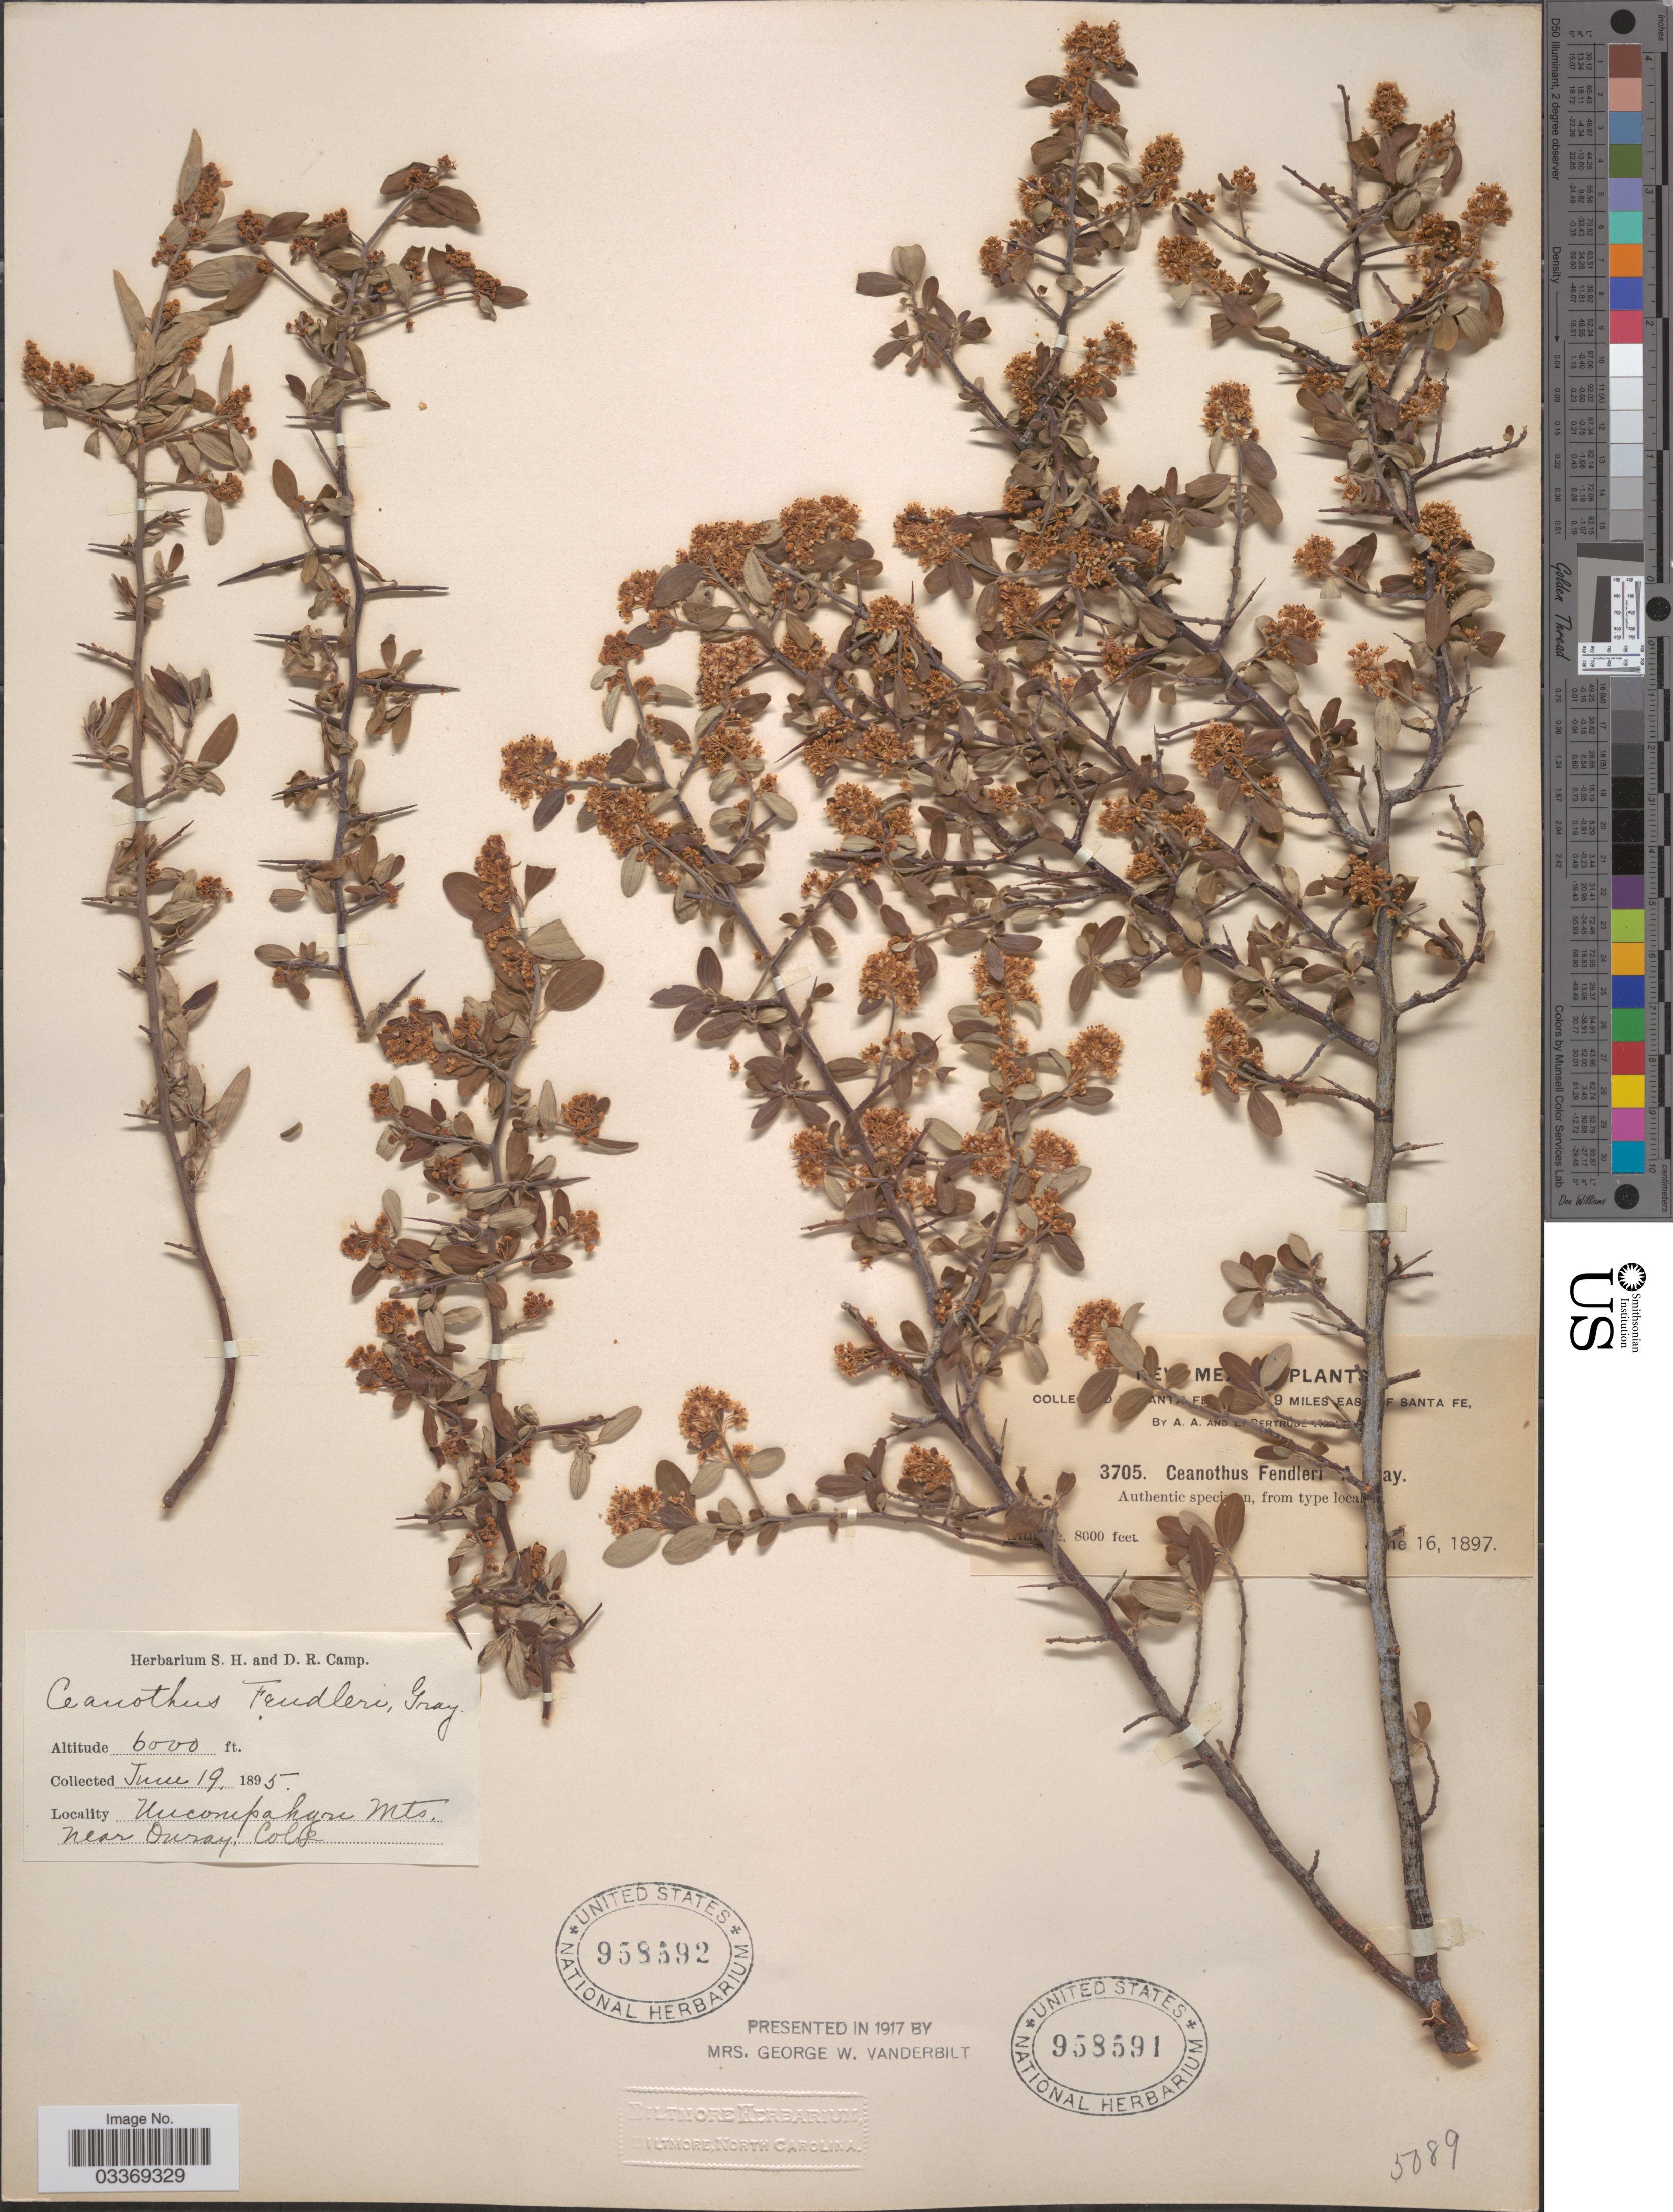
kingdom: Plantae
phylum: Tracheophyta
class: Magnoliopsida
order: Rosales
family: Rhamnaceae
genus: Ceanothus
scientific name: Ceanothus fendleri var. venosus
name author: (A. Gray) Trel.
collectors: ex herb. S. H and D. R. Camp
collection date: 1895-06-19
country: United States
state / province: Colorado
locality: Uncompahgre Mts., near Ouray.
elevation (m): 1829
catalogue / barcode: US 958592-2